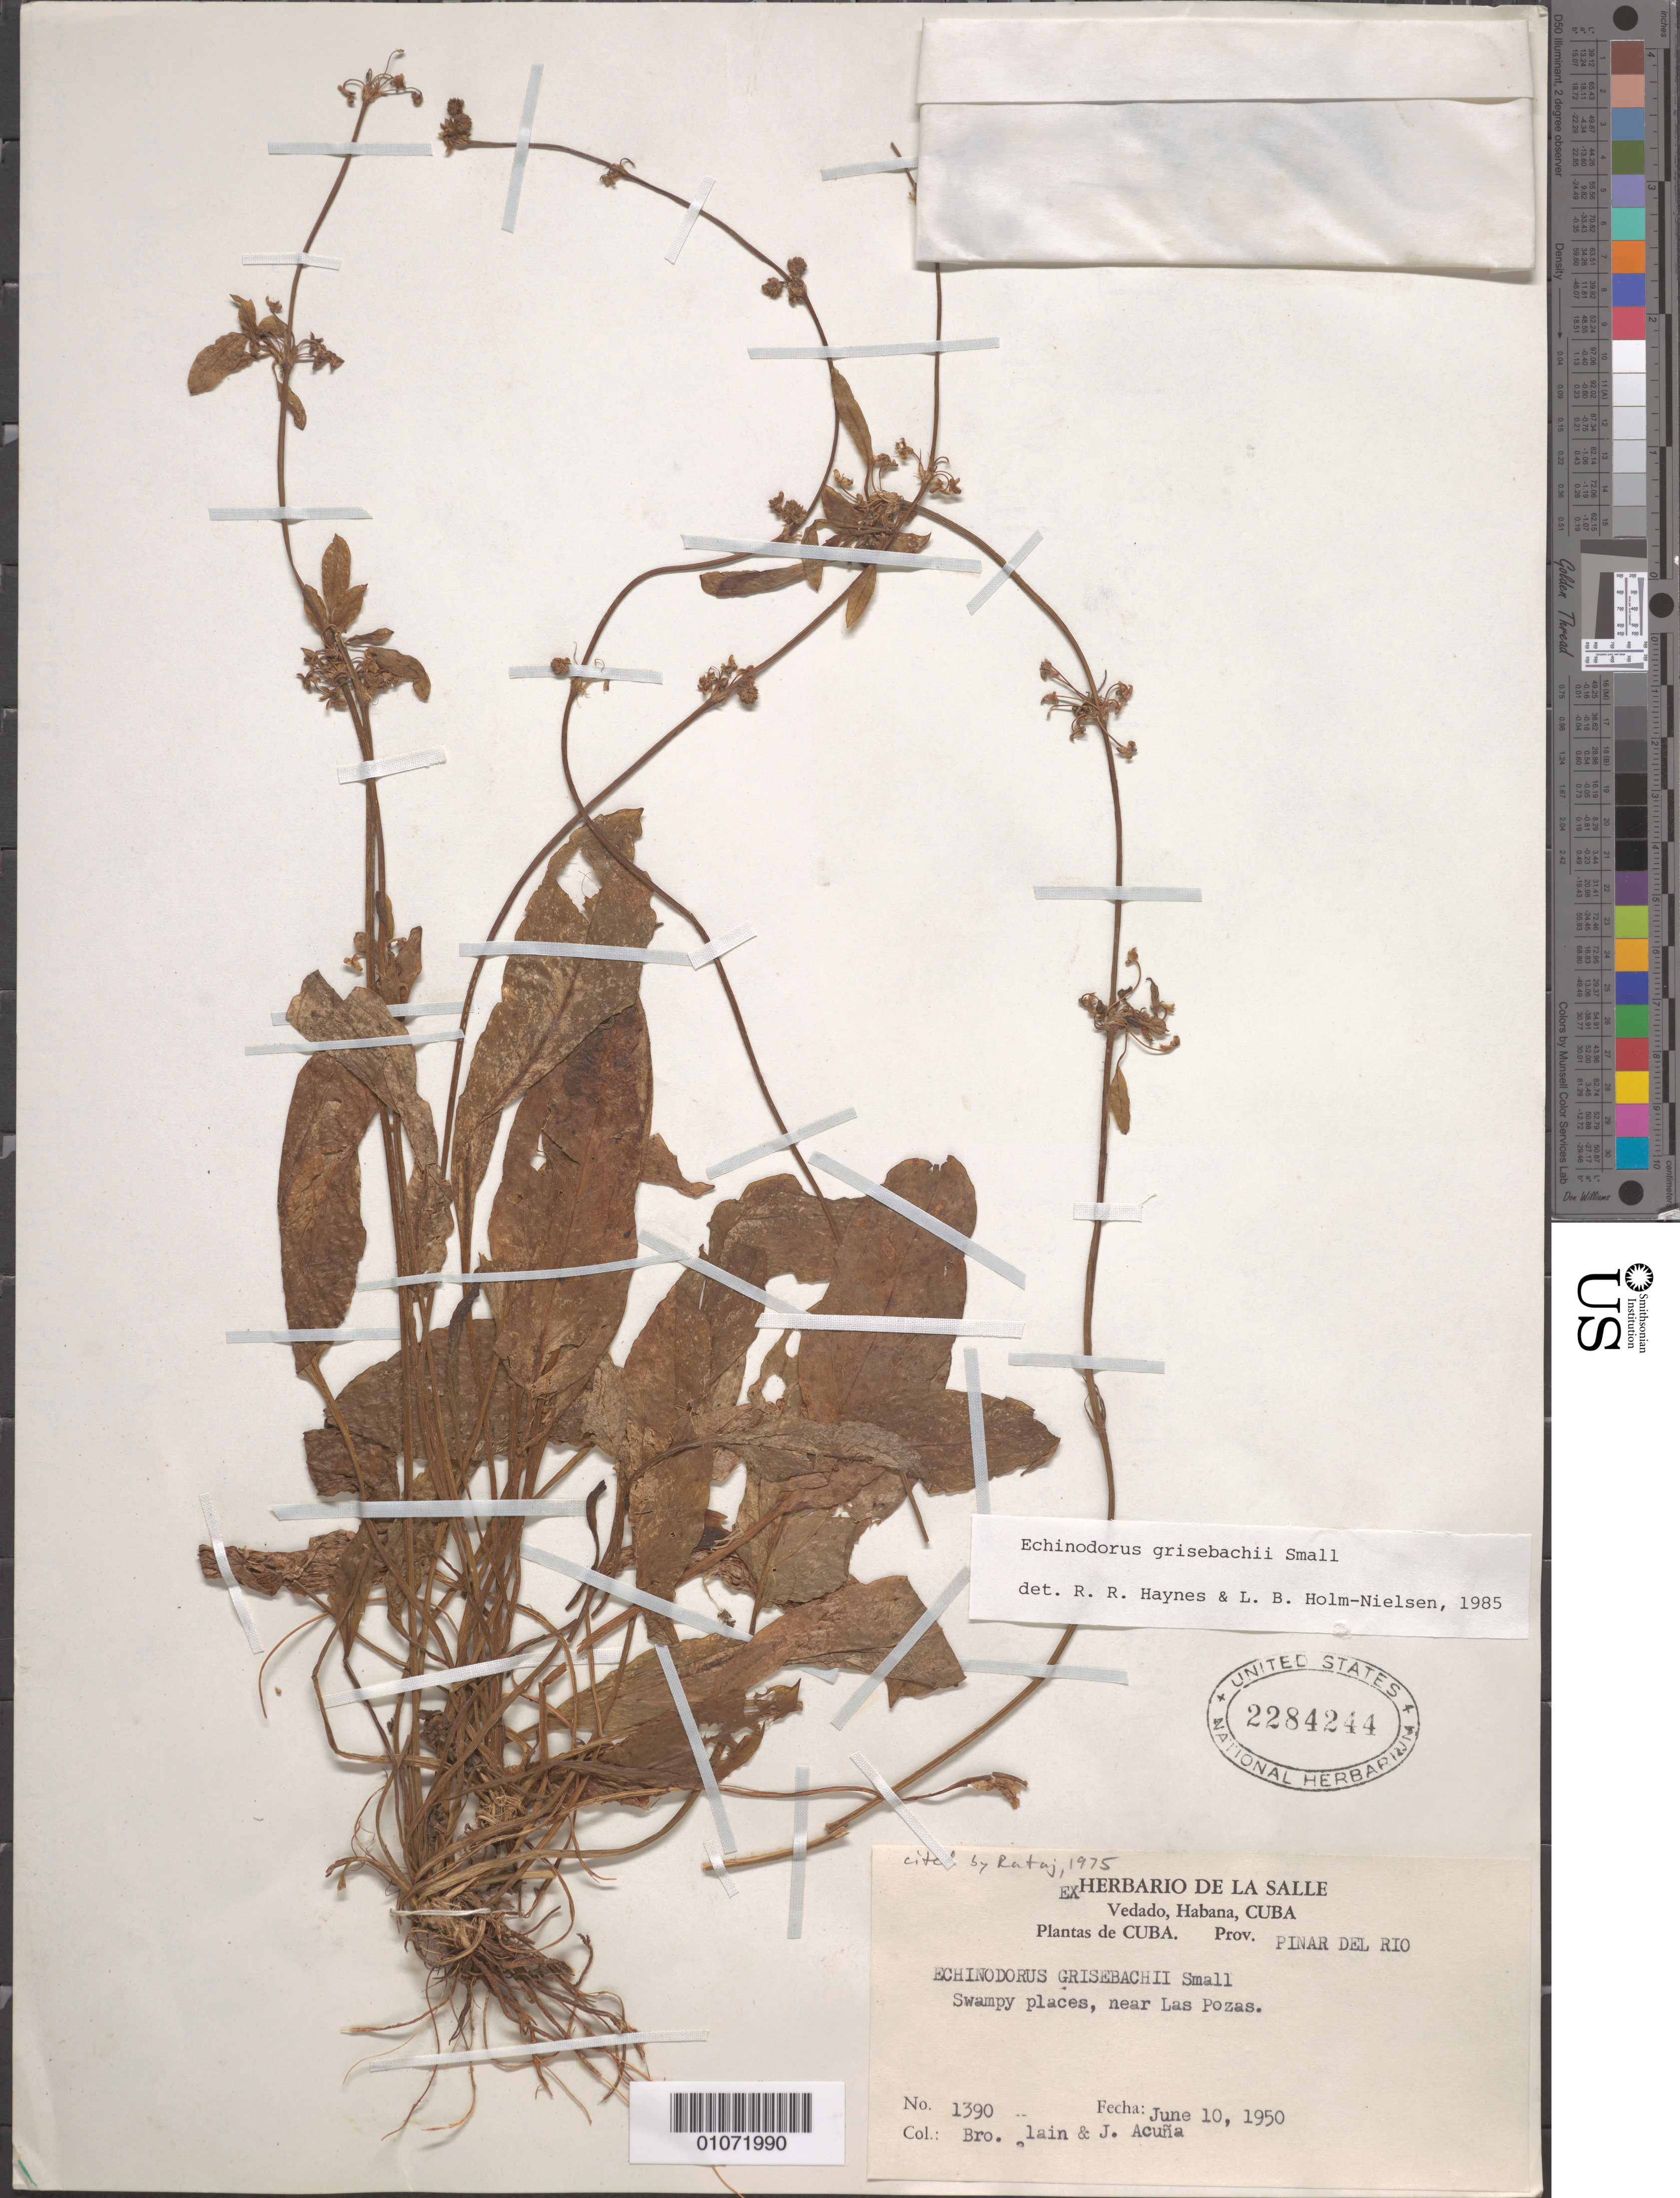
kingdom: Plantae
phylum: Tracheophyta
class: Liliopsida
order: Alismatales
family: Alismataceae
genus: Echinodorus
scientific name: Echinodorus grisebachii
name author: Small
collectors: A. H. Liogier & J. Acuña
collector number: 1390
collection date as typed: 10 Jun 1950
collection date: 1950-06-10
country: Cuba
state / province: La Habana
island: Cuba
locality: Swampy places, near Las Pozas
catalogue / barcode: US 2284224